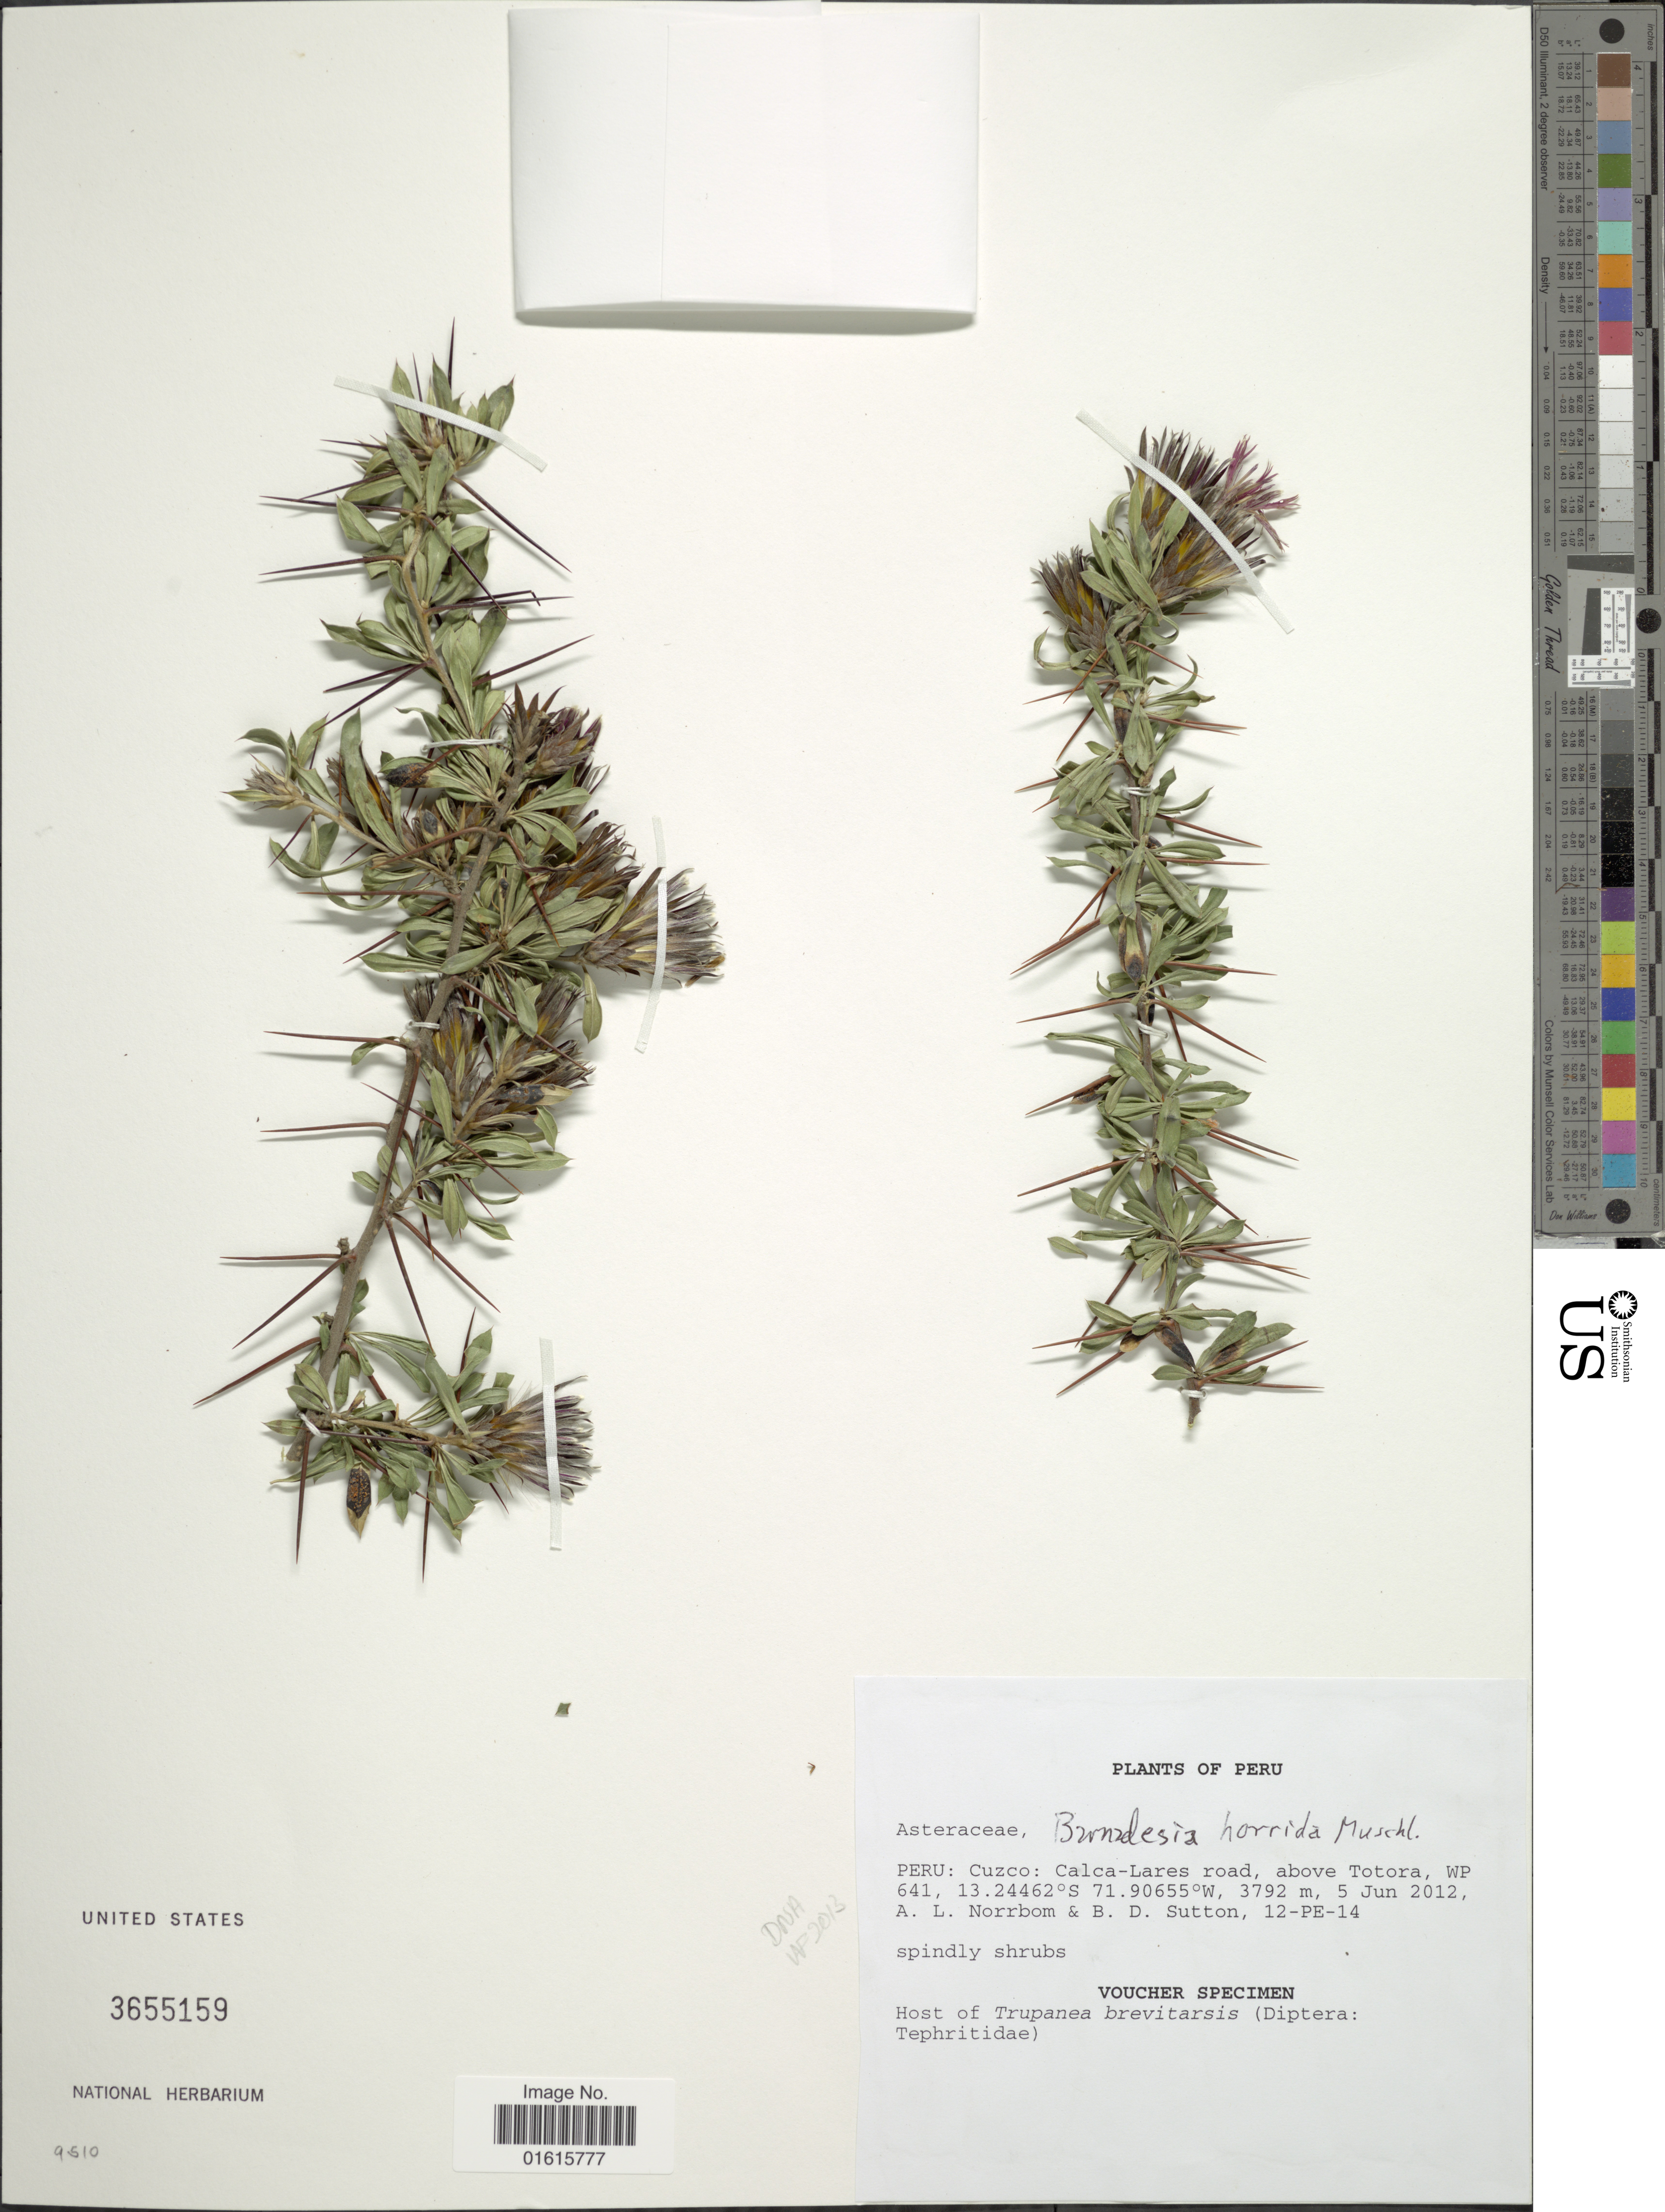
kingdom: Plantae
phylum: Tracheophyta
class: Magnoliopsida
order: Asterales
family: Asteraceae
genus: Barnadesia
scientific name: Barnadesia horrida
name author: Muschl.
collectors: A. L. Norrbom & B. Sutton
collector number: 12PE14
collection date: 2012-06-05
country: Peru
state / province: Cusco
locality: Calca-Lares road, above Totoram Wo 641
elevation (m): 3792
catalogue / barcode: US 3655159